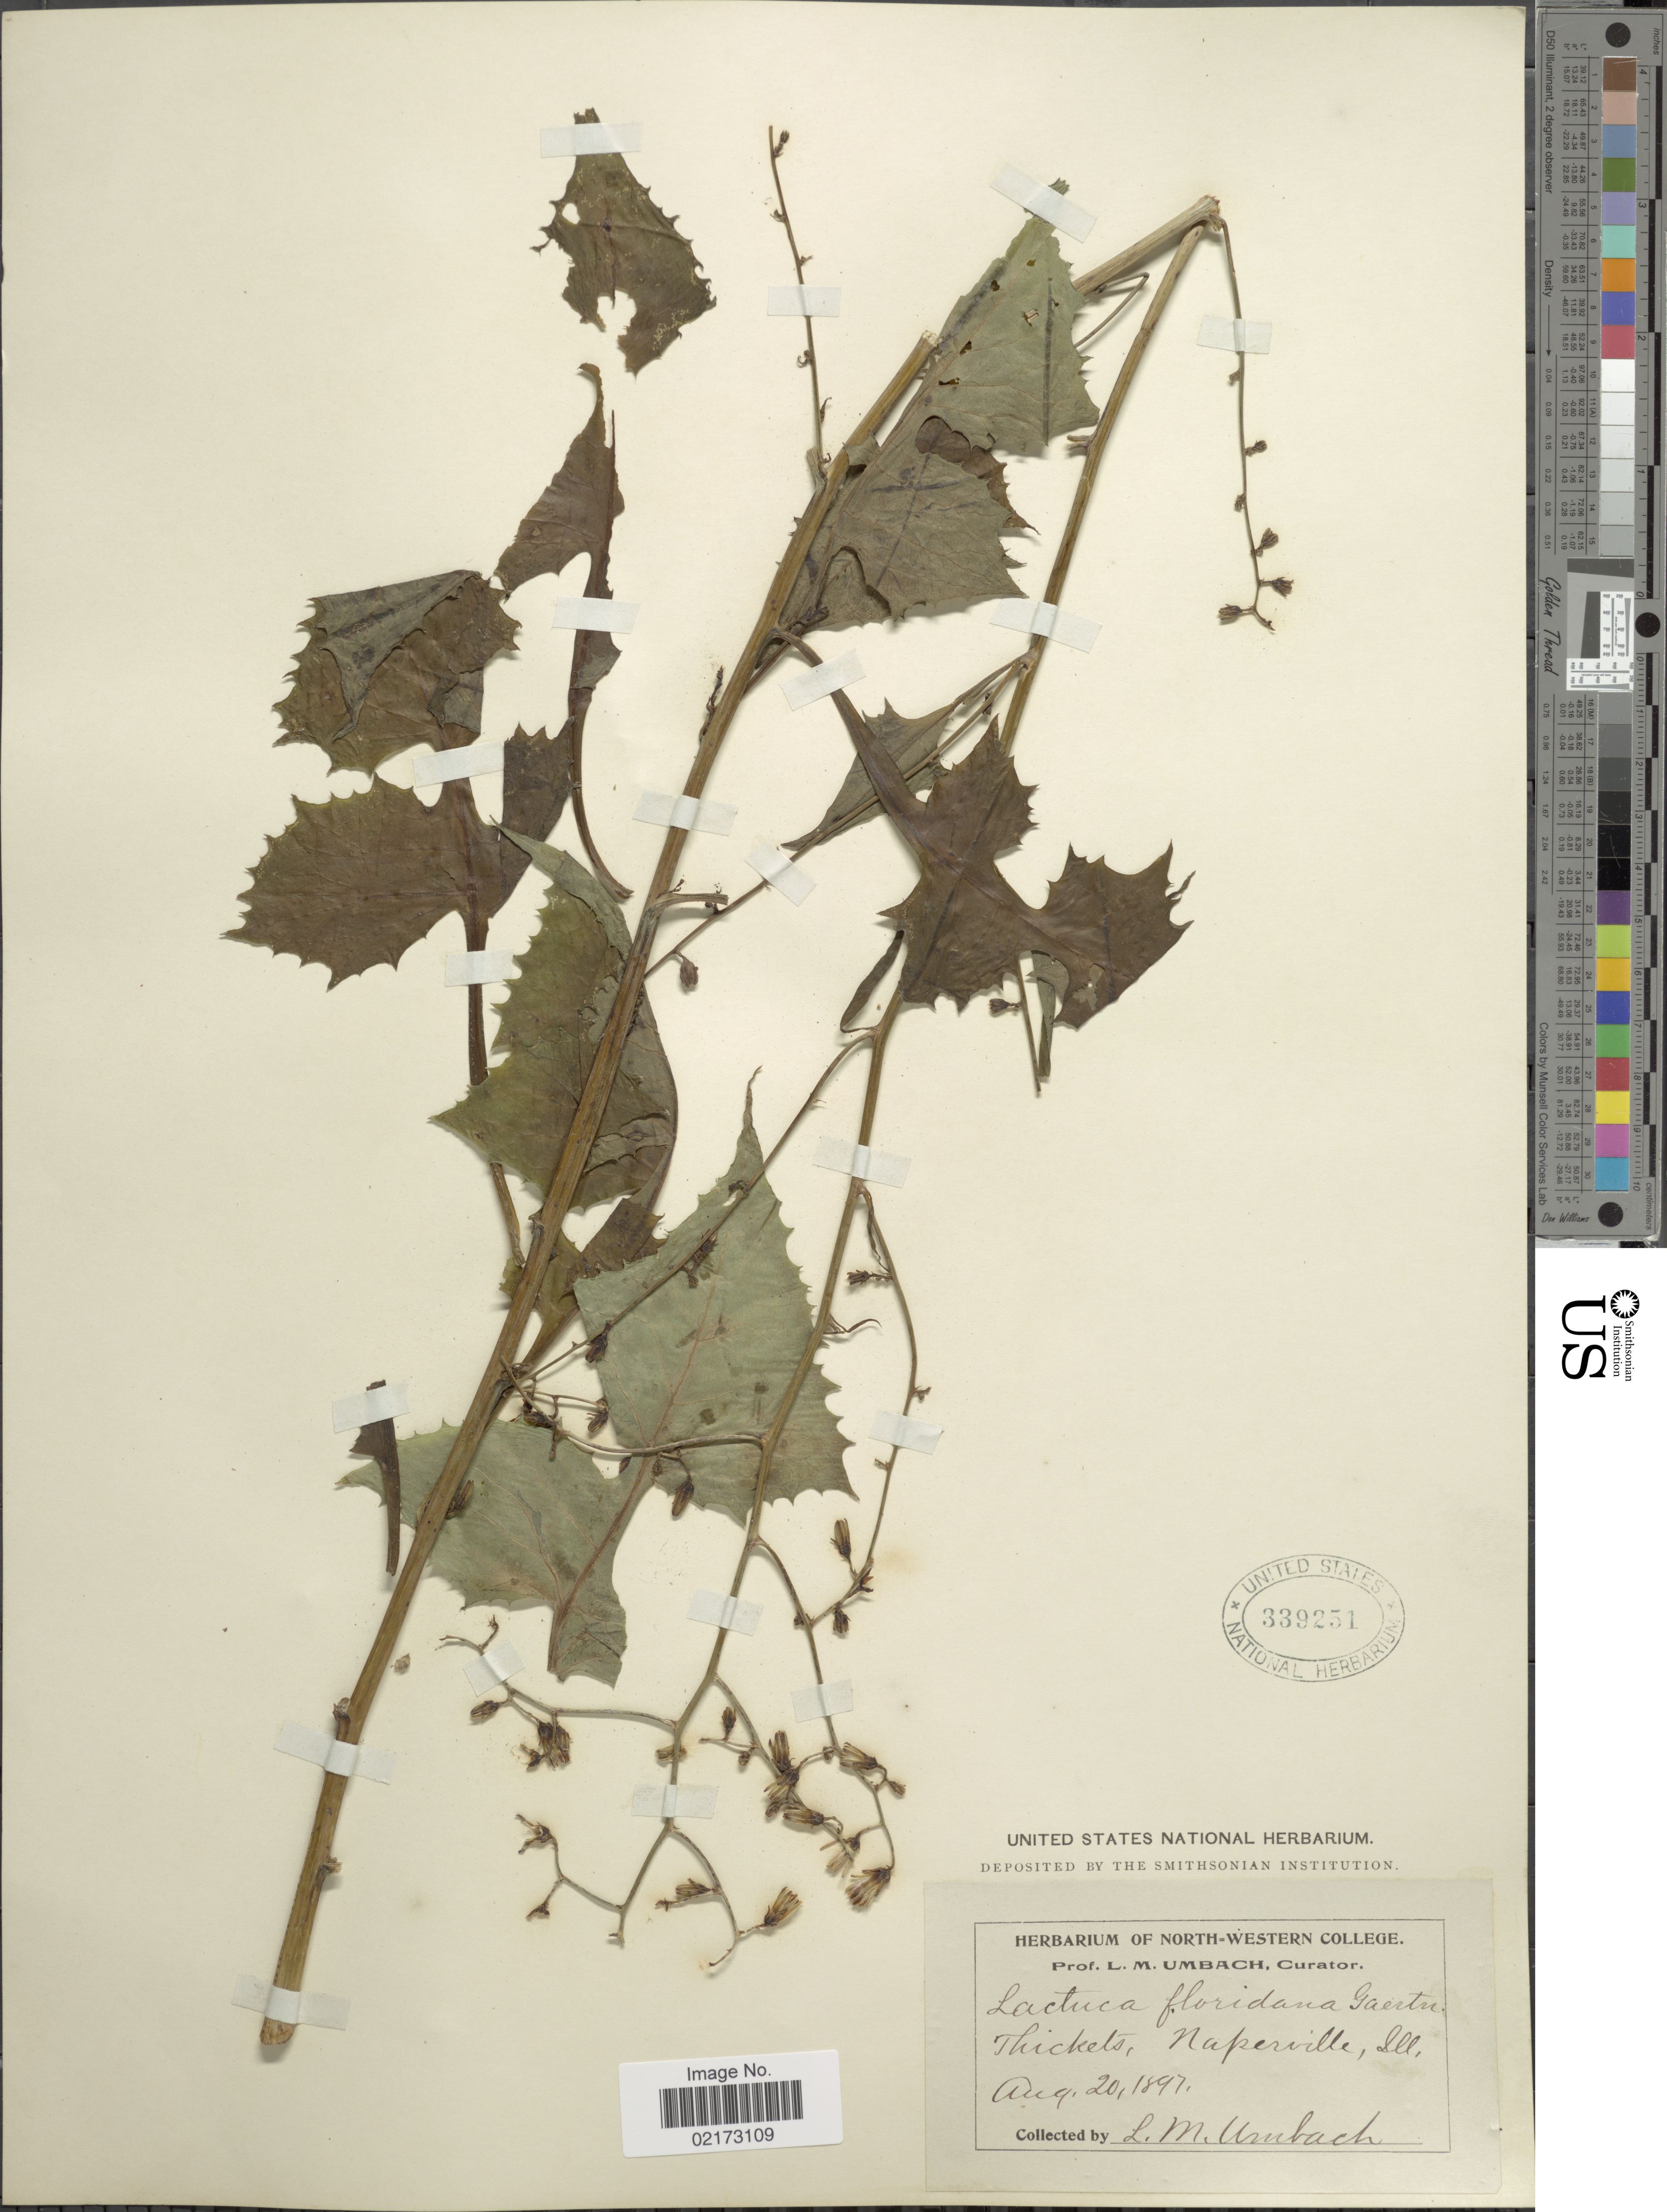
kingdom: Plantae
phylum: Tracheophyta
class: Magnoliopsida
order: Asterales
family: Asteraceae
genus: Lactuca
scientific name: Lactuca floridana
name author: (L.) Gaertn.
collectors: L. M. Umbach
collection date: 1897-08-20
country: United States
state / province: Illinois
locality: Naperville, Ill.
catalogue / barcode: US 339251